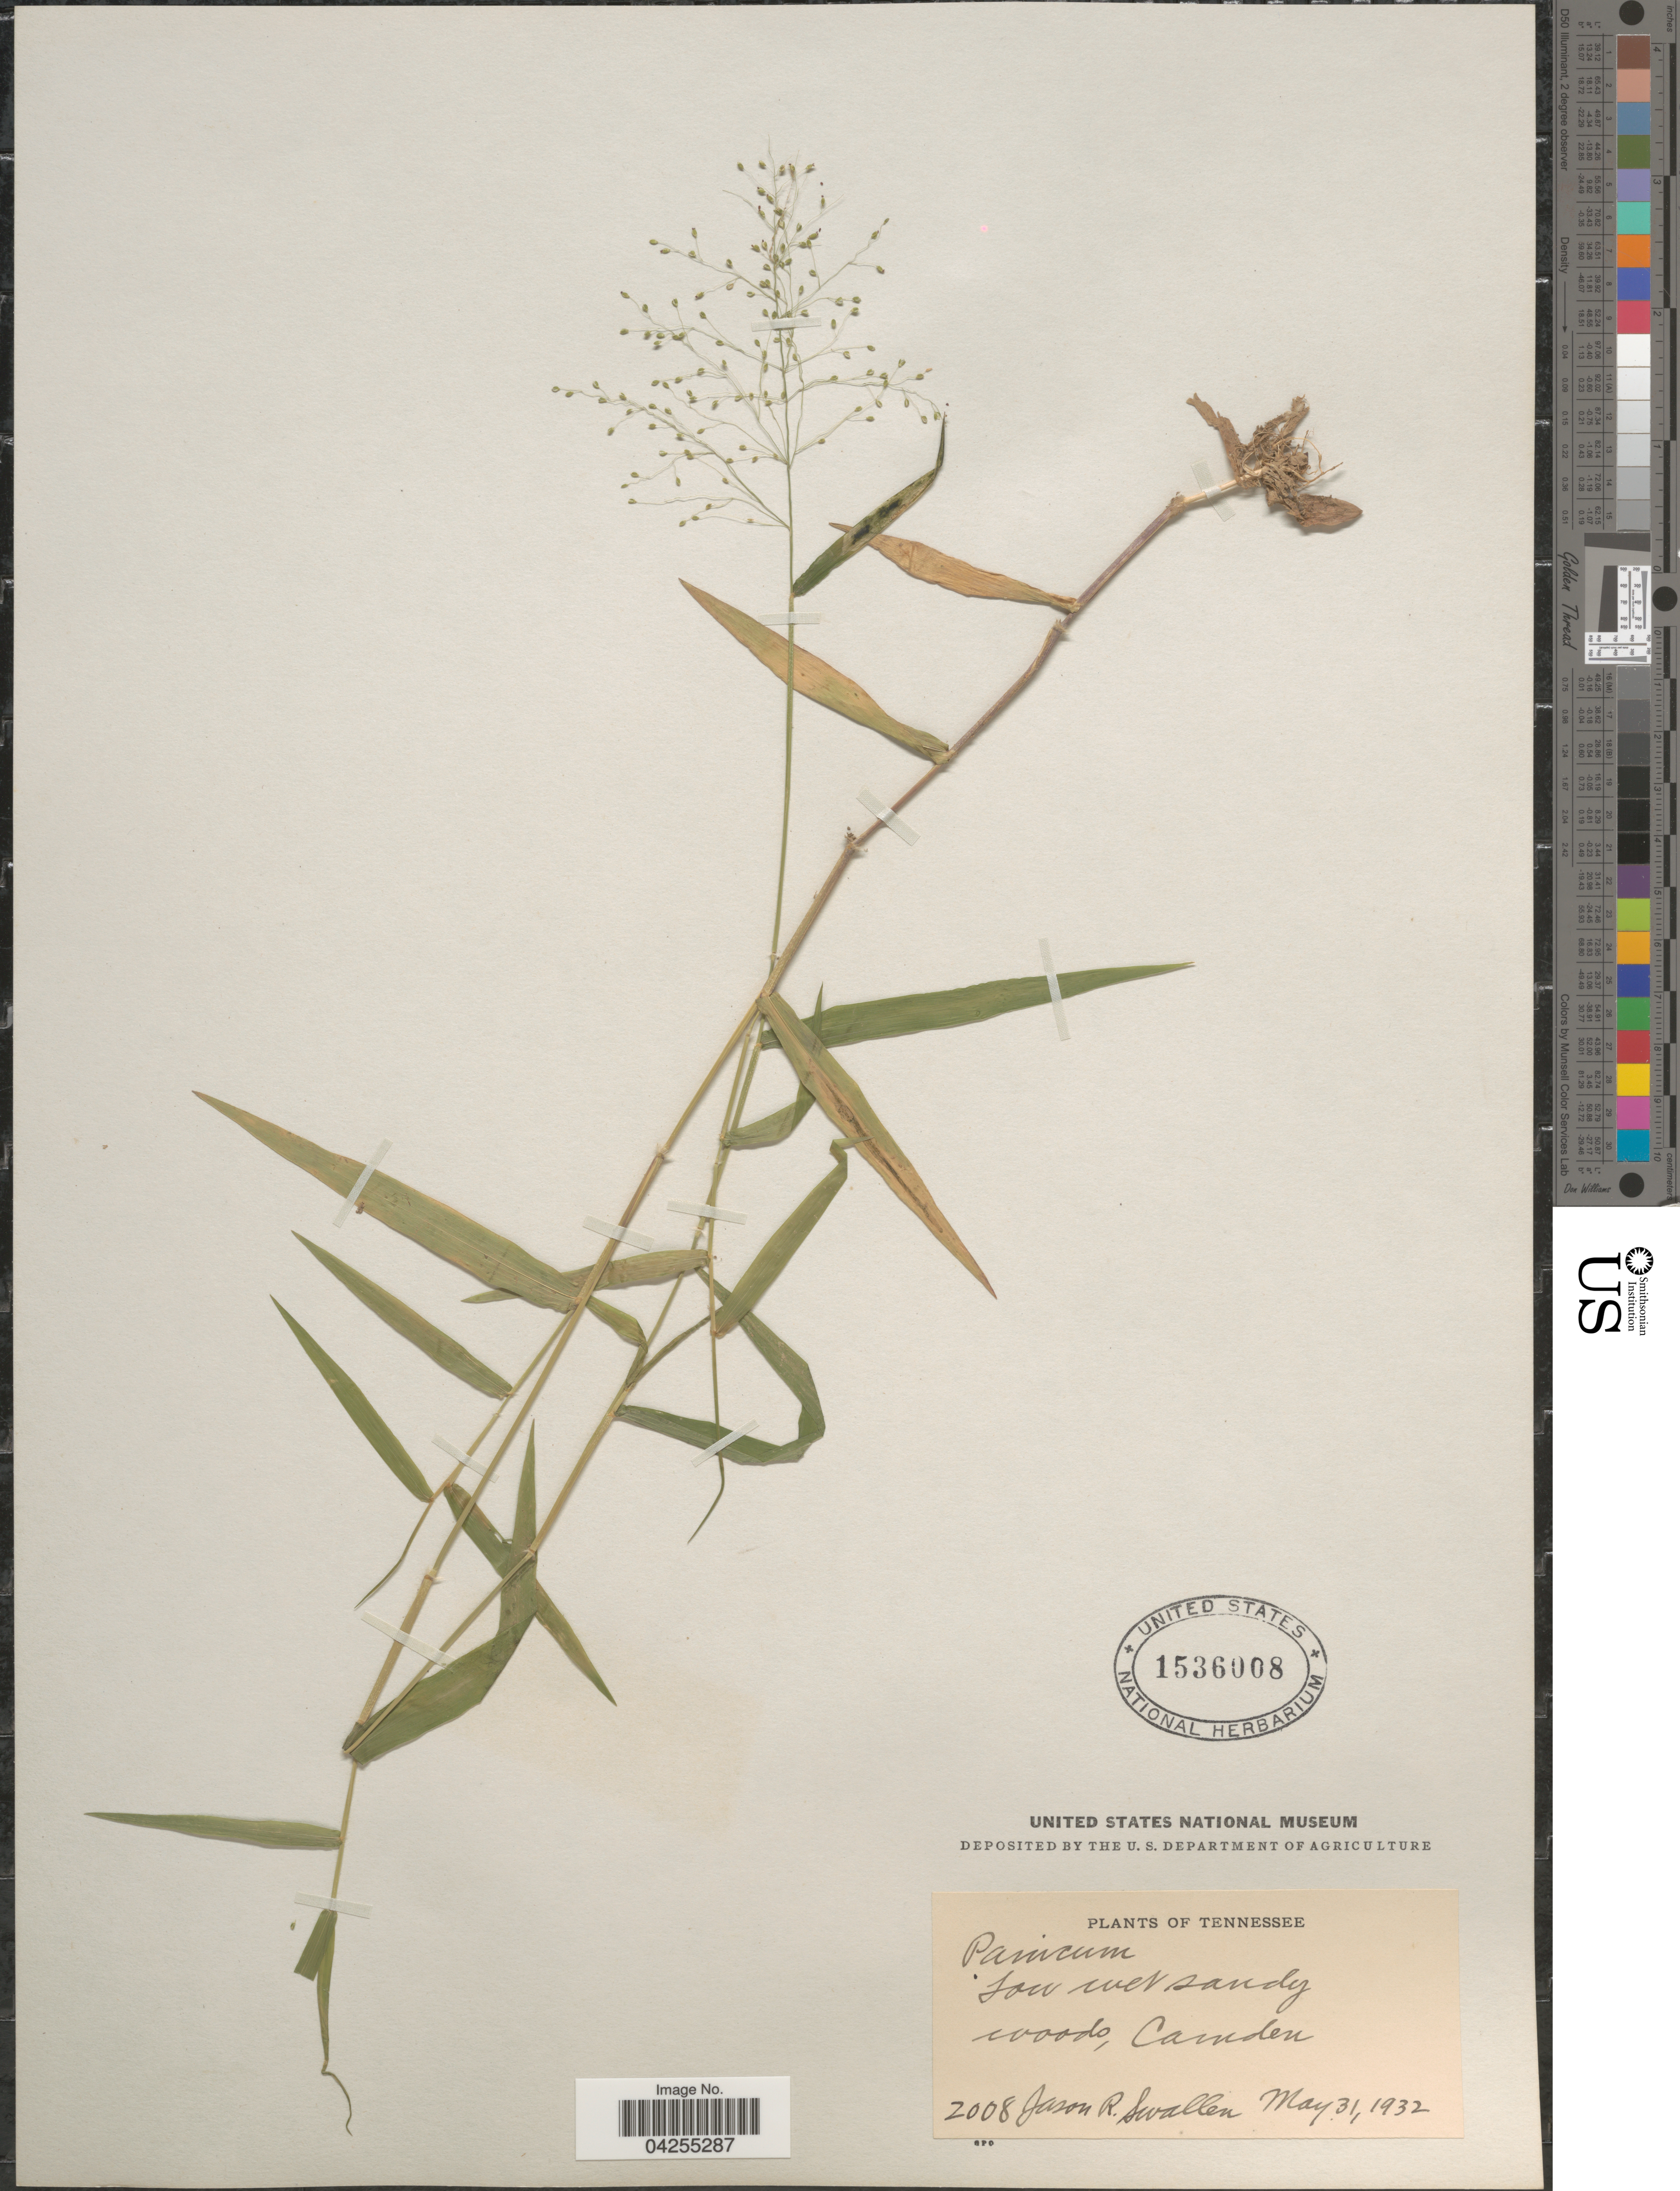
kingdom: Plantae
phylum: Tracheophyta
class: Liliopsida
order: Poales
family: Poaceae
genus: Dichanthelium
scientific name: Dichanthelium dichotomum var. dichotomum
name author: (L.) Gould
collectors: J. R. Swallen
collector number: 2008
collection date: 1932-05-31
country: United States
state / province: Tennessee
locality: Low wet sandy woods, Camden.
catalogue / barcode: US 1536008